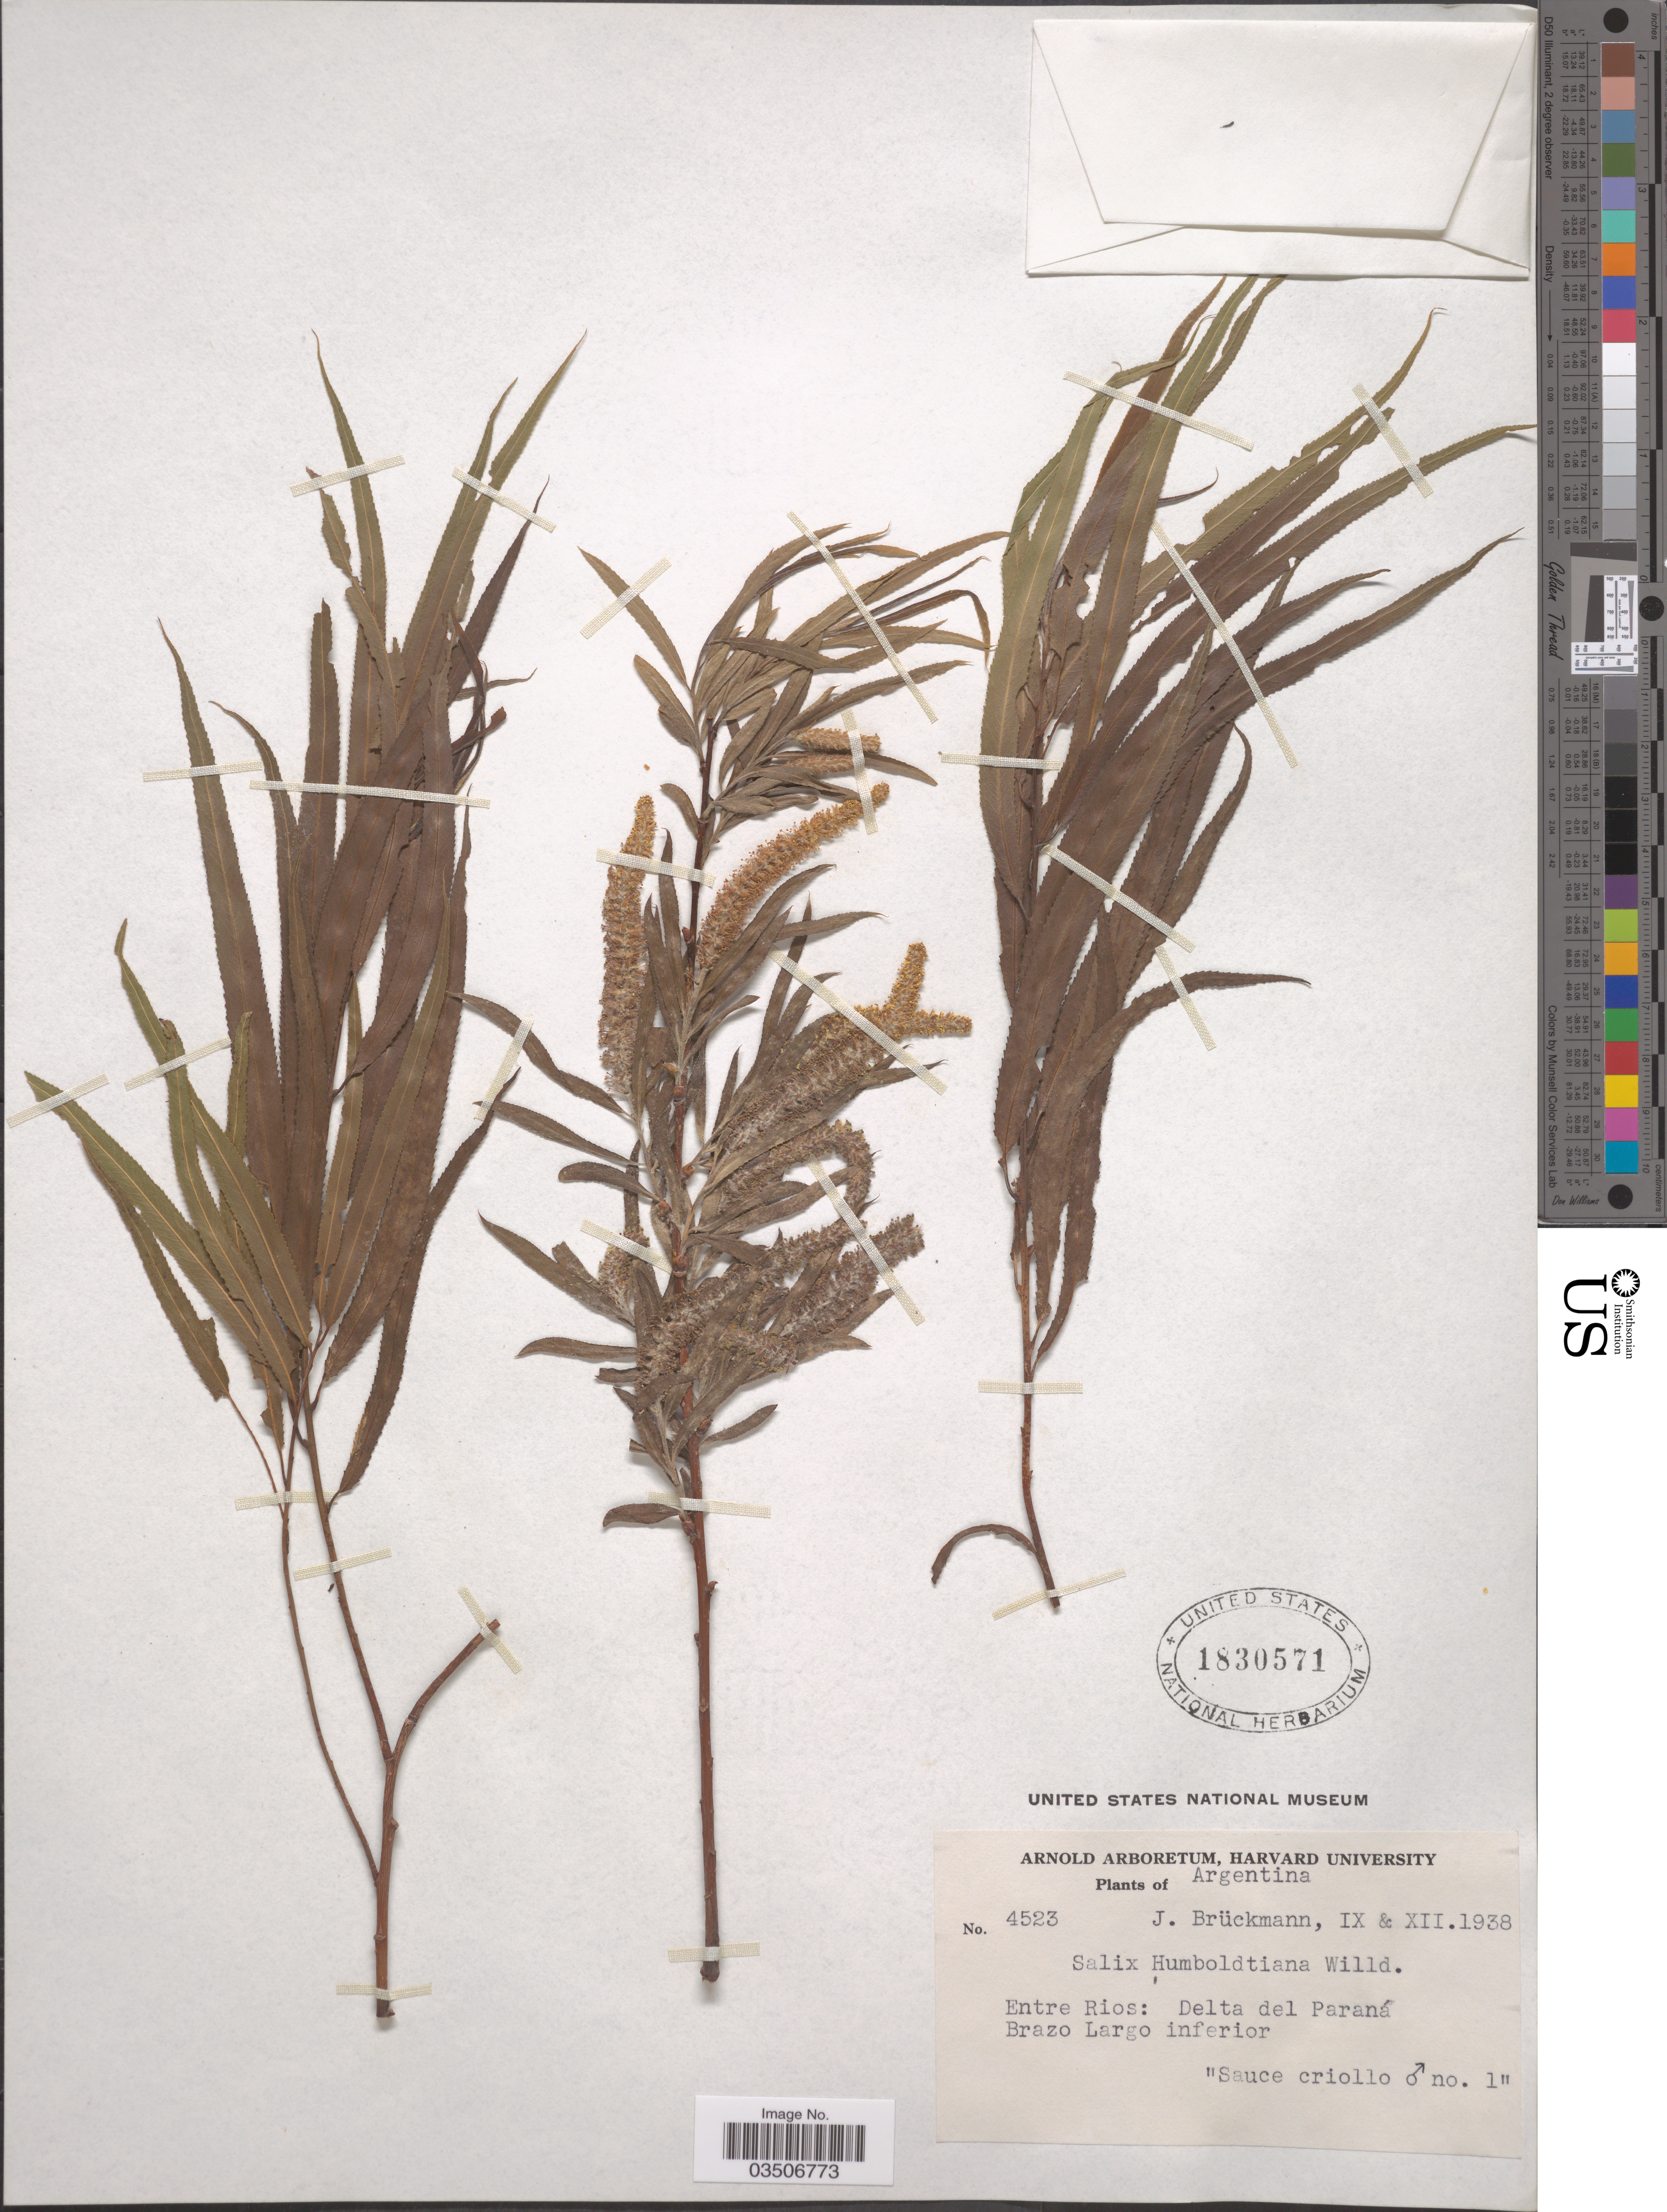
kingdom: Plantae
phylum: Tracheophyta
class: Magnoliopsida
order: Malpighiales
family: Salicaceae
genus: Salix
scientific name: Salix humboldtiana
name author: Willd.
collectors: J. Brückmann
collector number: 4523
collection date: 1938-09/1938-12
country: Argentina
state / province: Entre Rios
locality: Delta del Paraná. Brazo Largo inferior.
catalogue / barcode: US 1830571